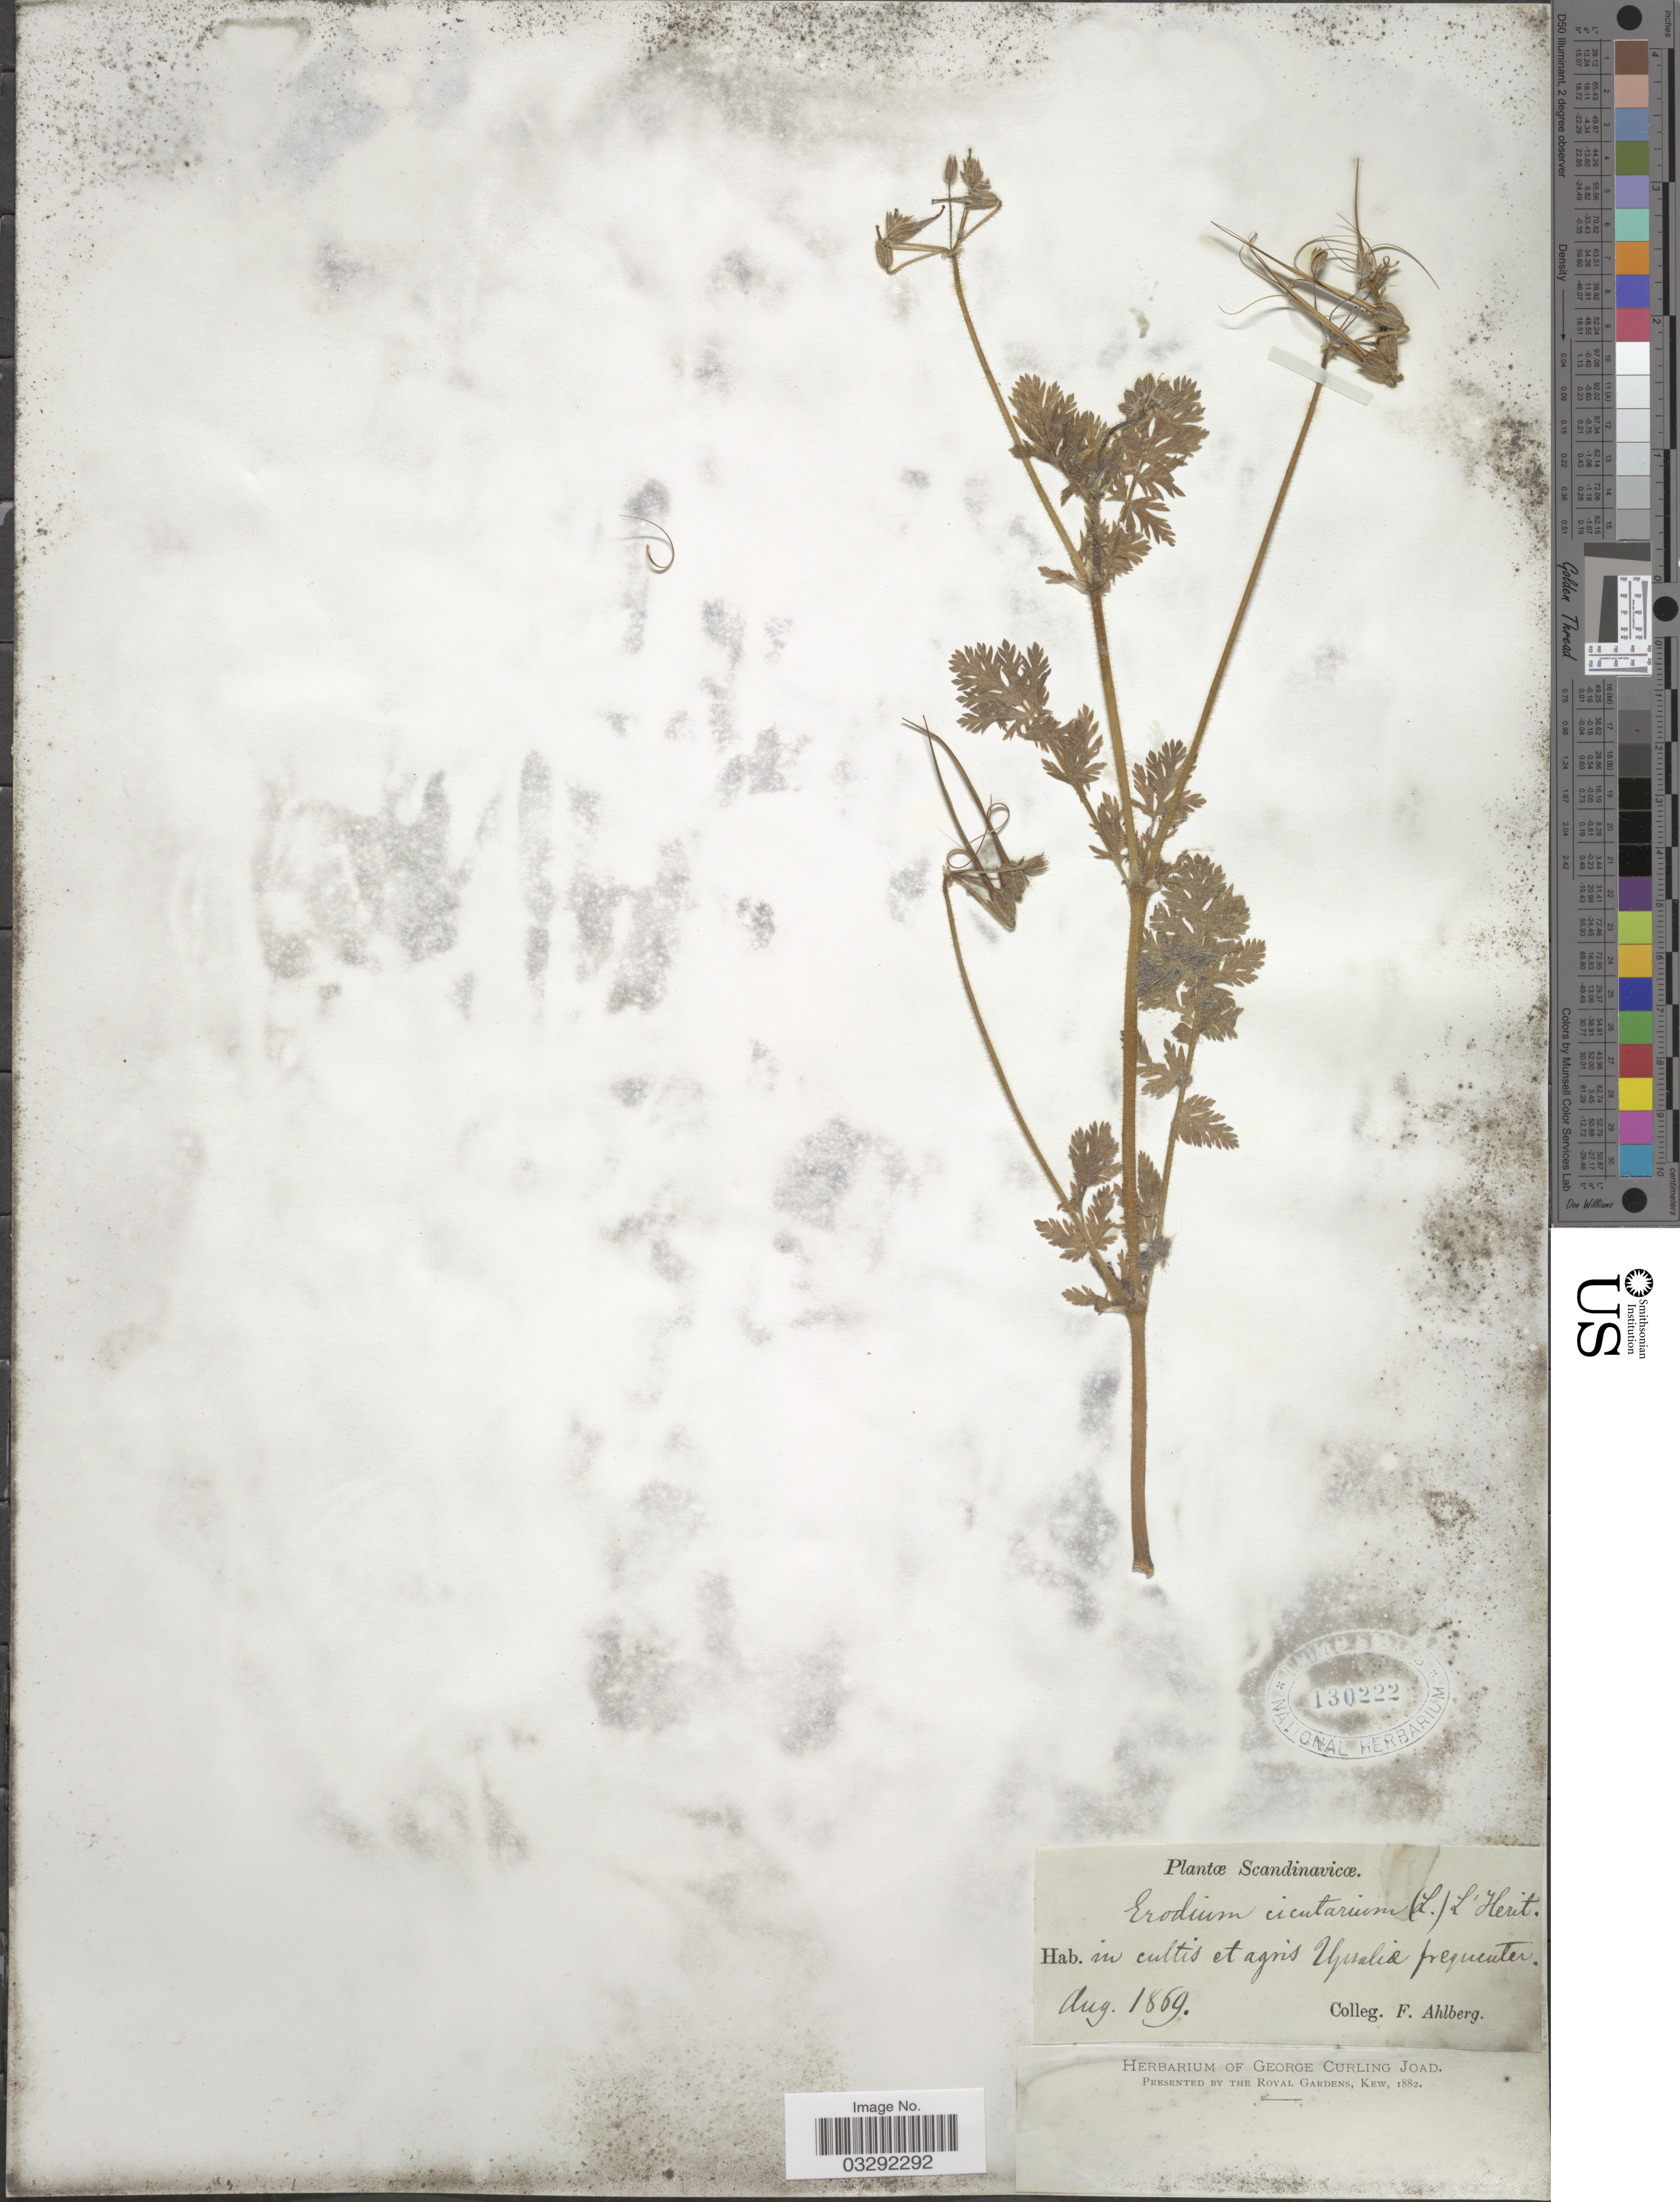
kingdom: Plantae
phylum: Tracheophyta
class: Magnoliopsida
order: Geraniales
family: Geraniaceae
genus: Erodium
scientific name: Erodium cicutarium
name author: (L.) L'Hér.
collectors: F. Ahlberg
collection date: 1869-08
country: Sweden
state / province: Uppsala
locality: Scandinavicœ. In cultis et agris Upsalia.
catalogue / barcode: US 130222